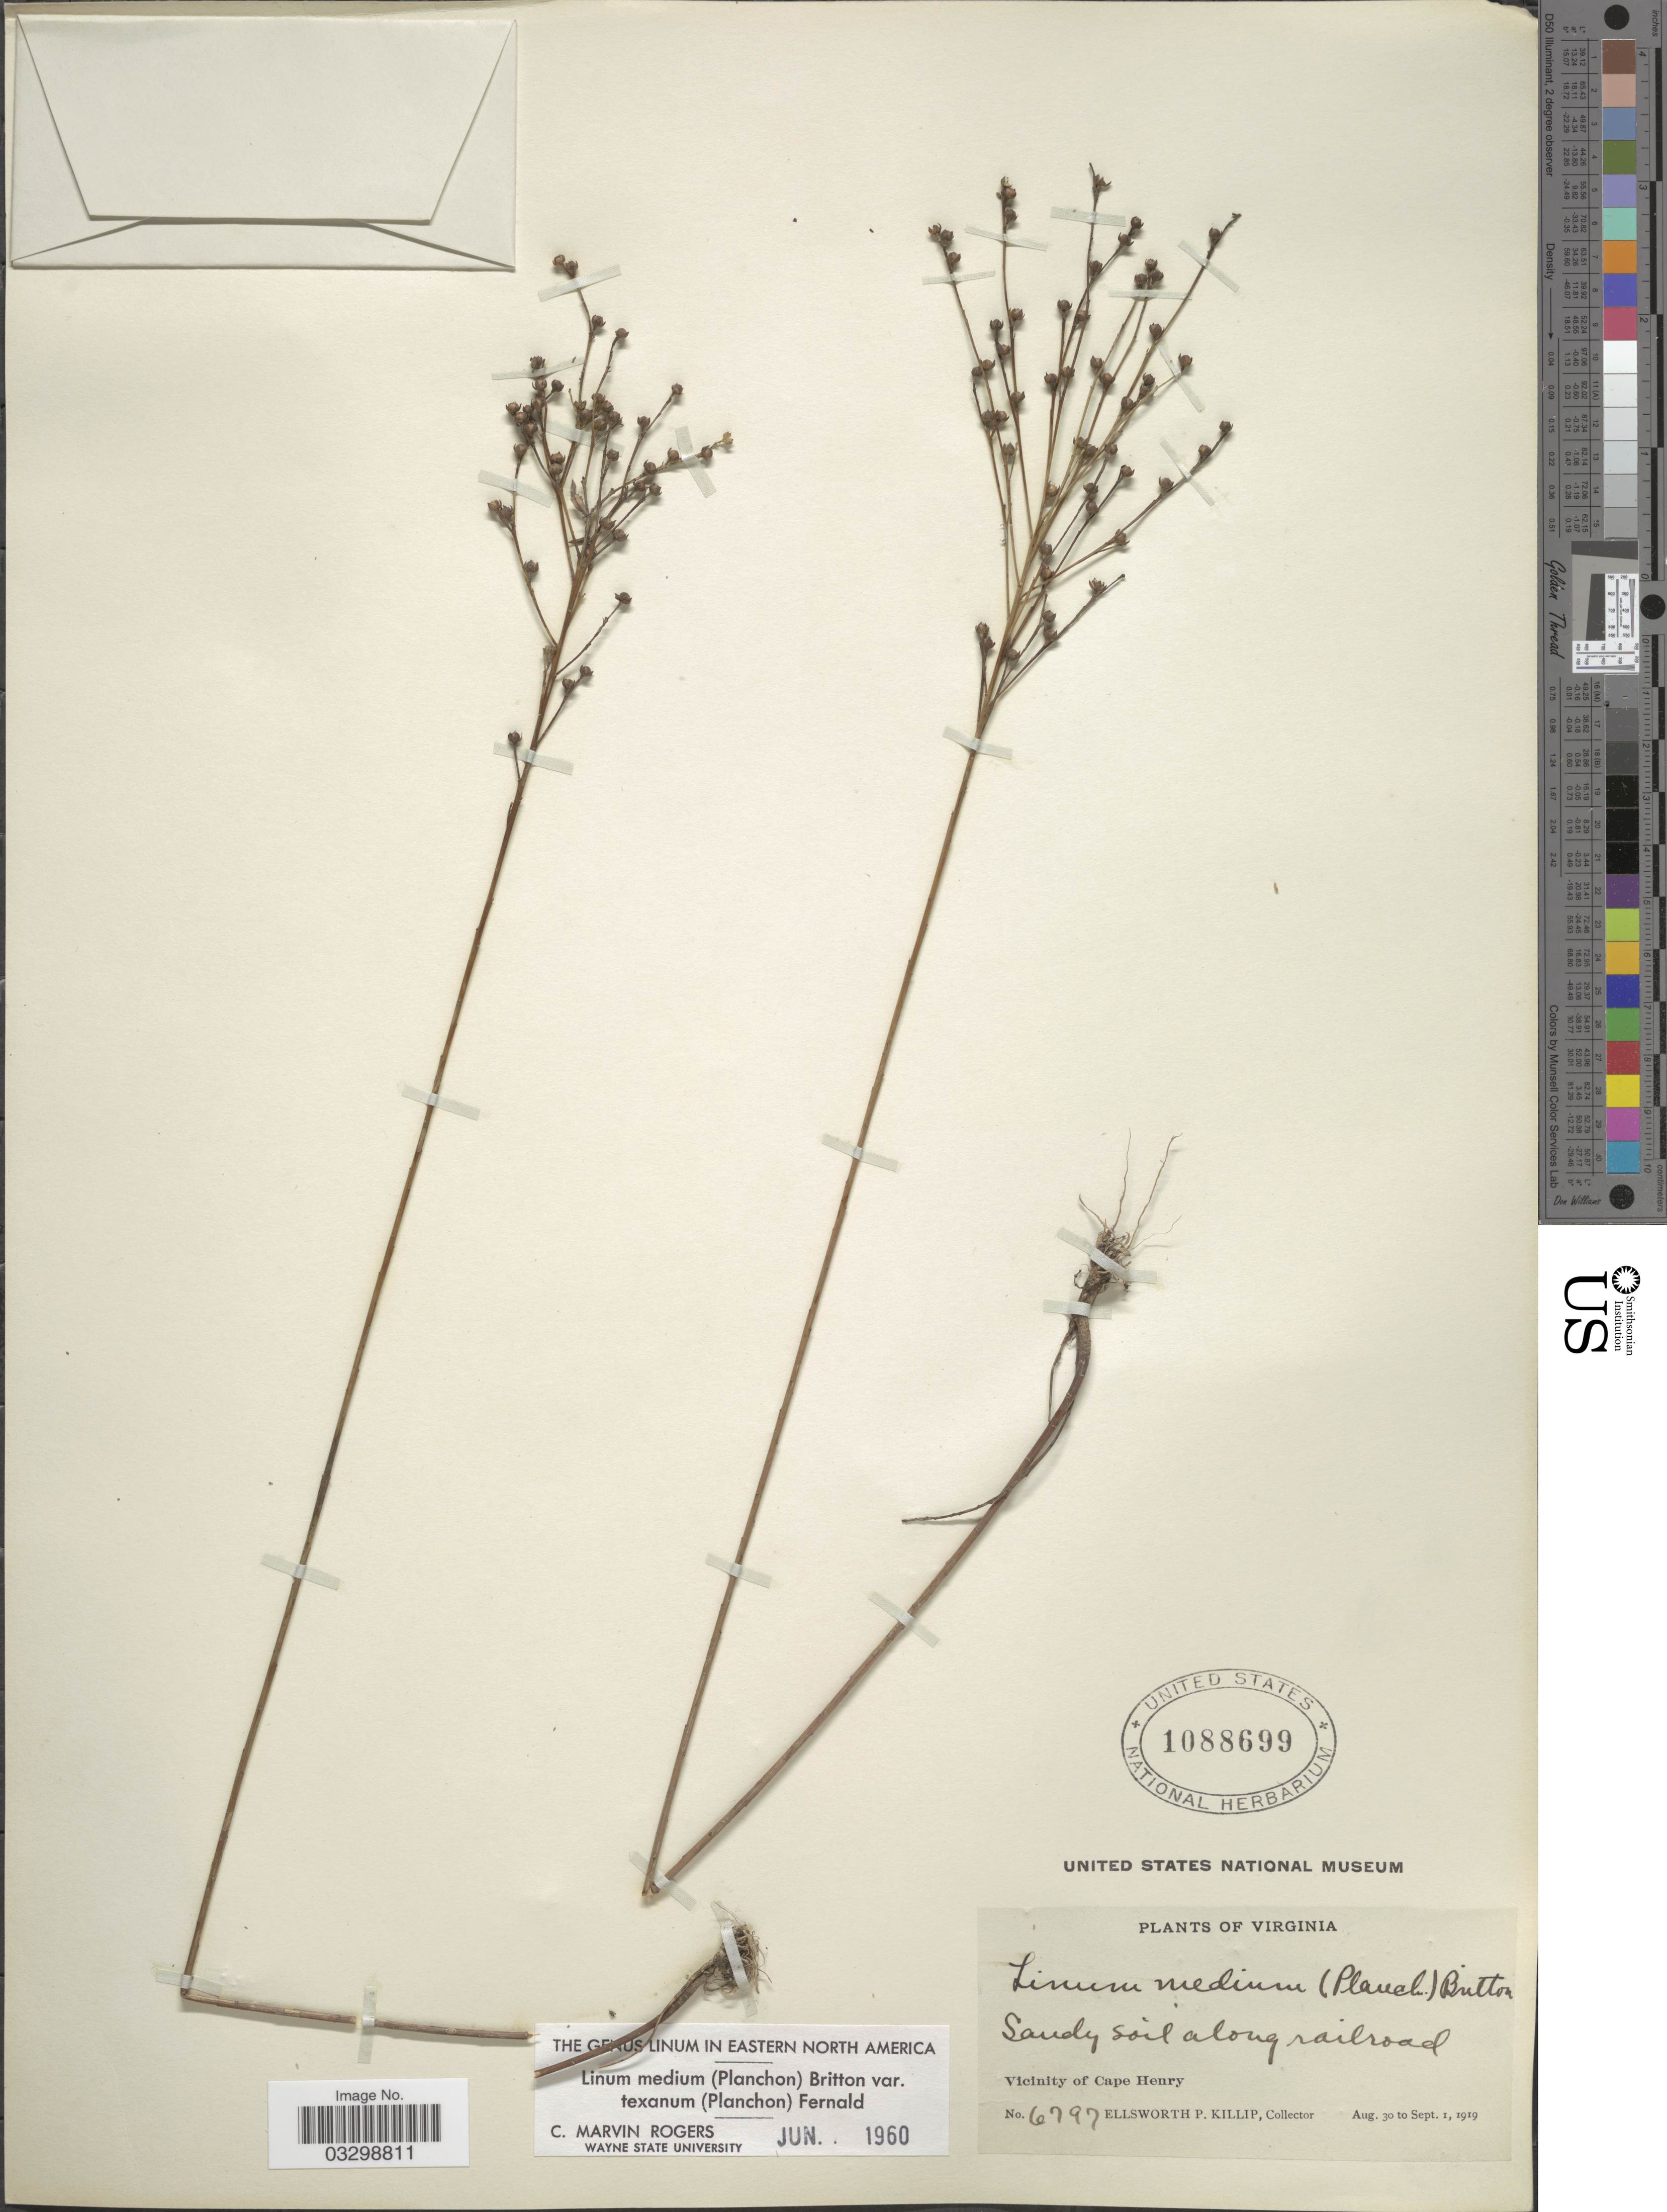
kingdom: Plantae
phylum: Tracheophyta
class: Magnoliopsida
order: Malpighiales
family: Linaceae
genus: Linum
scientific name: Linum medium var. texanum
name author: (Planch.) Fernald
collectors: E. P. Killip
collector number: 6797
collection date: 1919-08-30/1919-09-01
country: United States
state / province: Virginia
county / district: City of Virginia Beach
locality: Vicinity of Cape Henry.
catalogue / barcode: US 1088699